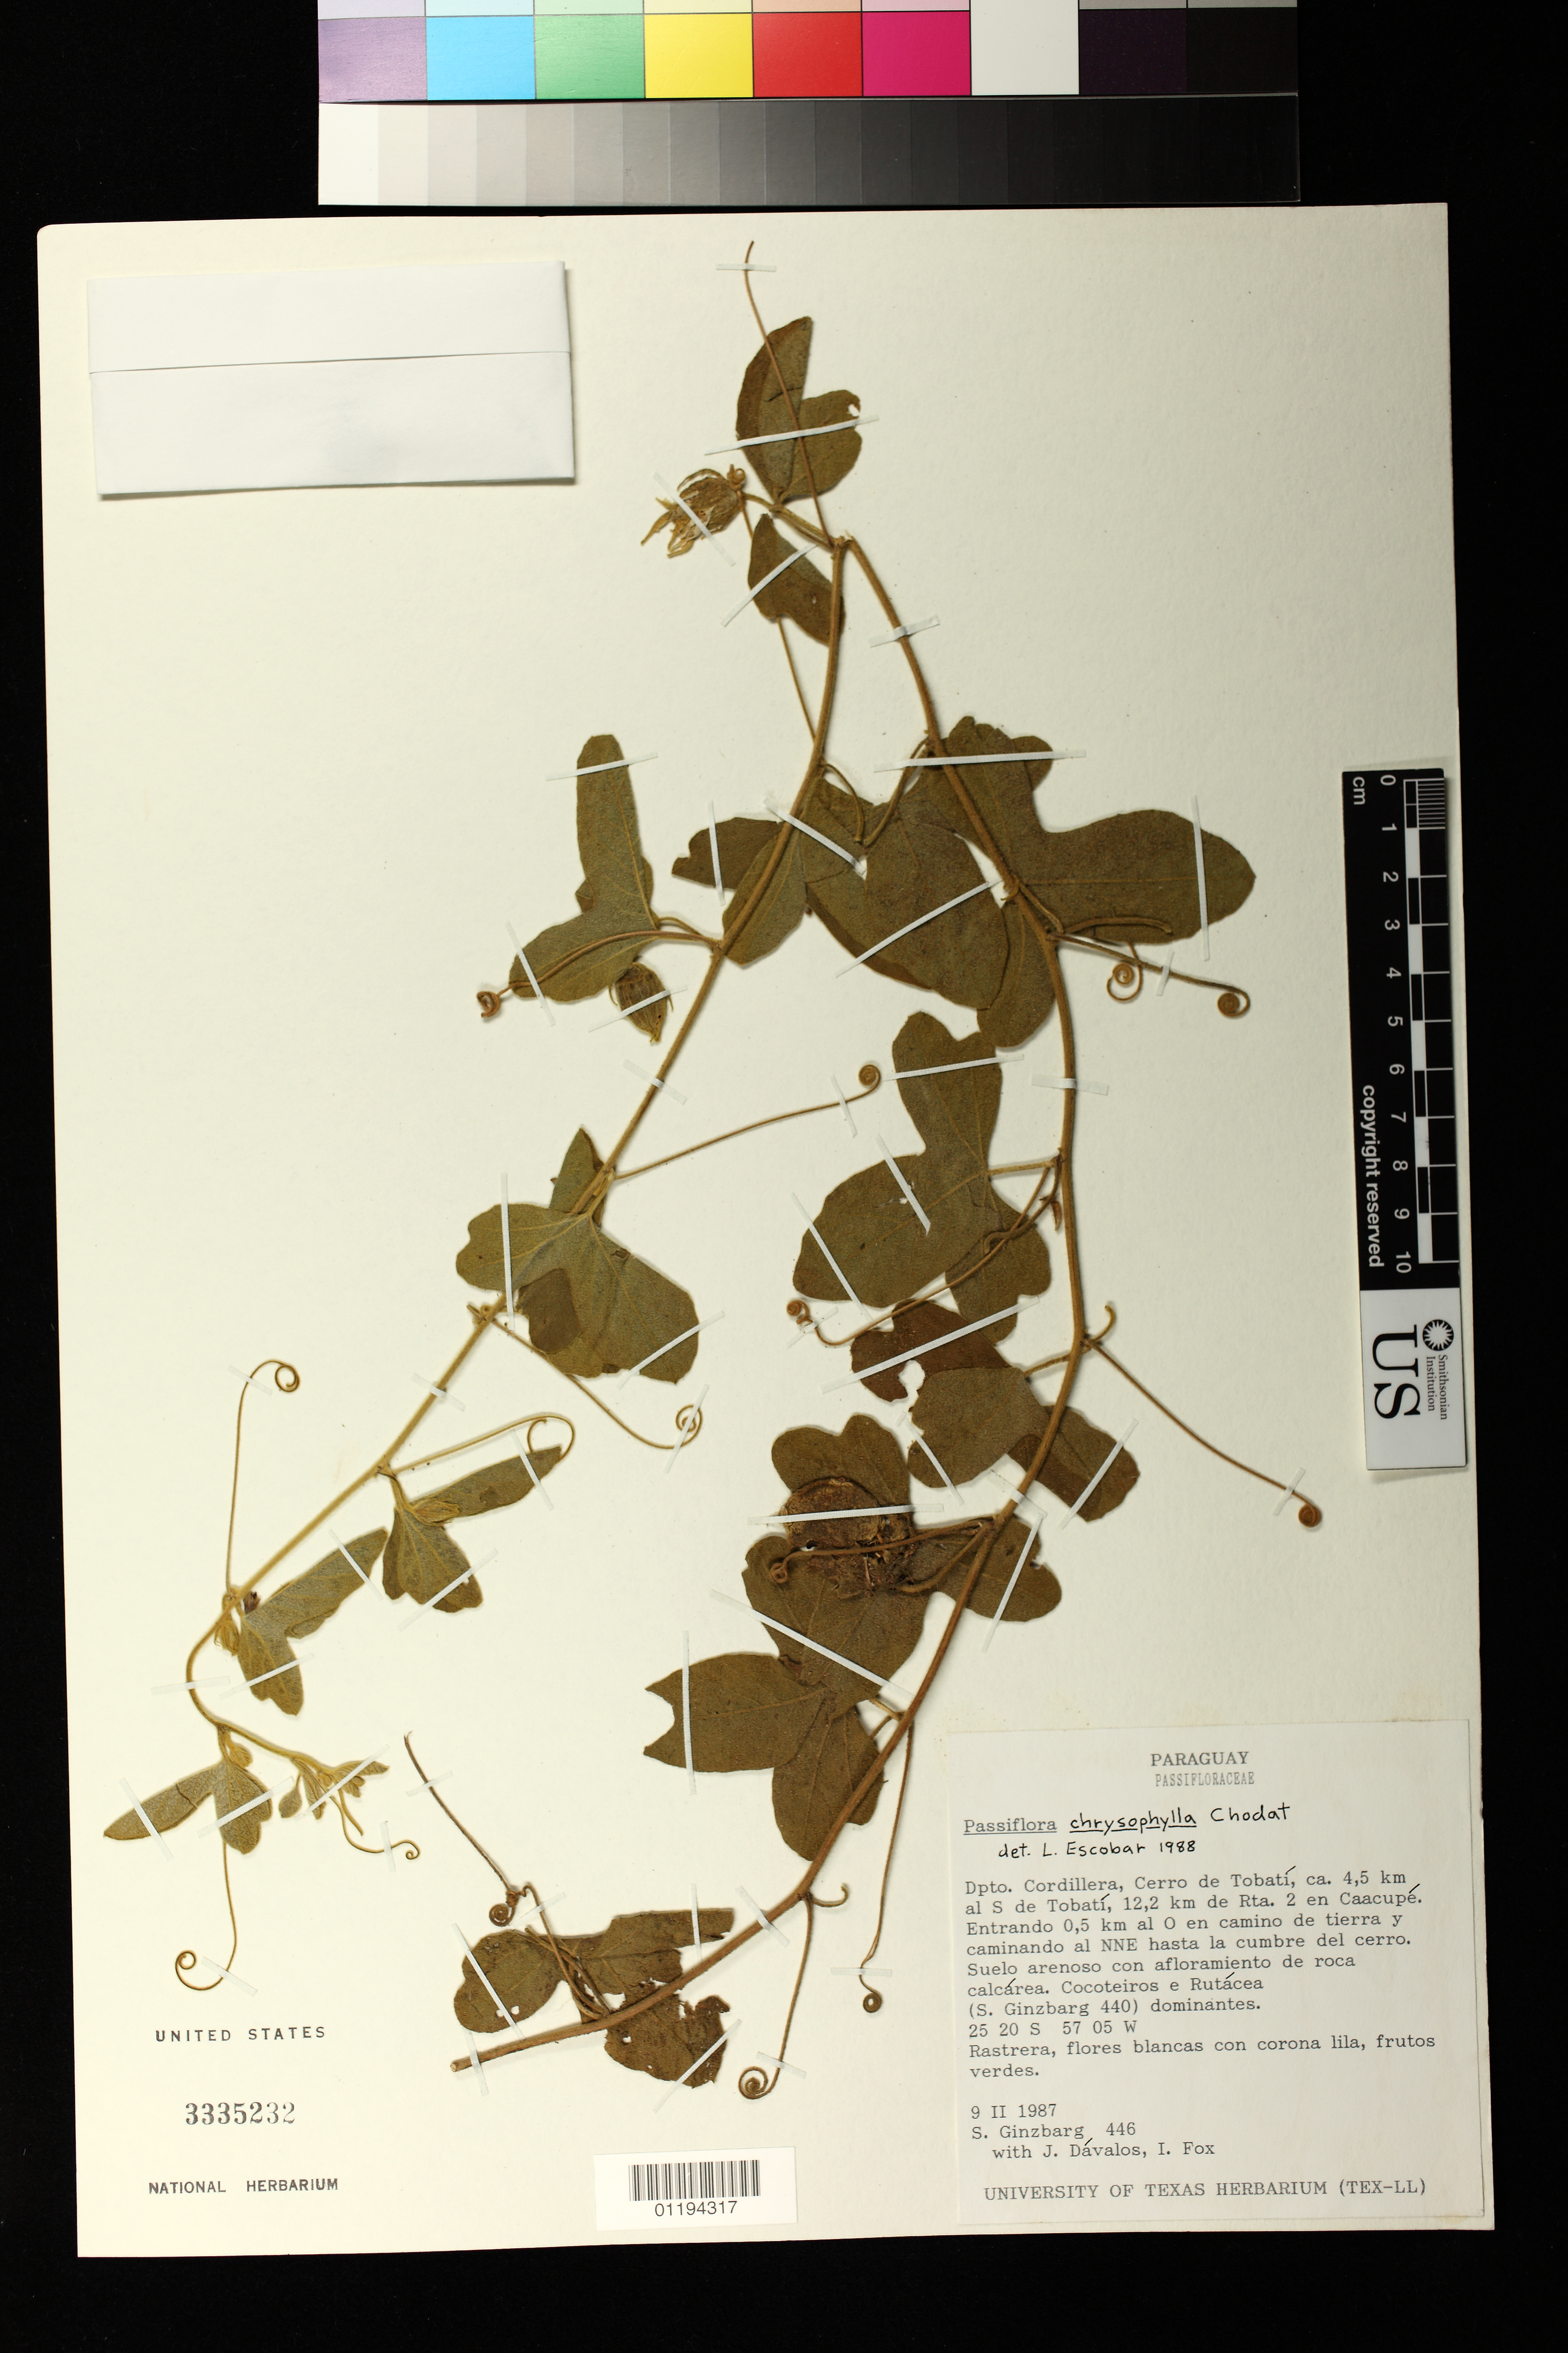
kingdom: Plantae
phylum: Tracheophyta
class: Magnoliopsida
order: Malpighiales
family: Passifloraceae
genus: Passiflora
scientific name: Passiflora chrysophylla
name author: Chodat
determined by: Svoboda, H. T.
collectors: S. Ginzbarg, J. Davalos & I. Fox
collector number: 446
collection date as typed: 02 Sep 1987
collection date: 1987-09-02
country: Paraguay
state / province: Cordillera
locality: Departamento Cordillera, Cerro de Tobati, ca. 4.5 km al S de Tobati, 12.2 km de Rta. 2 en Caacupe. Entrando 0.5 km al O en camino de tierra y caminando al NNE hasta la cumbre del cerro.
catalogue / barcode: US 3335232